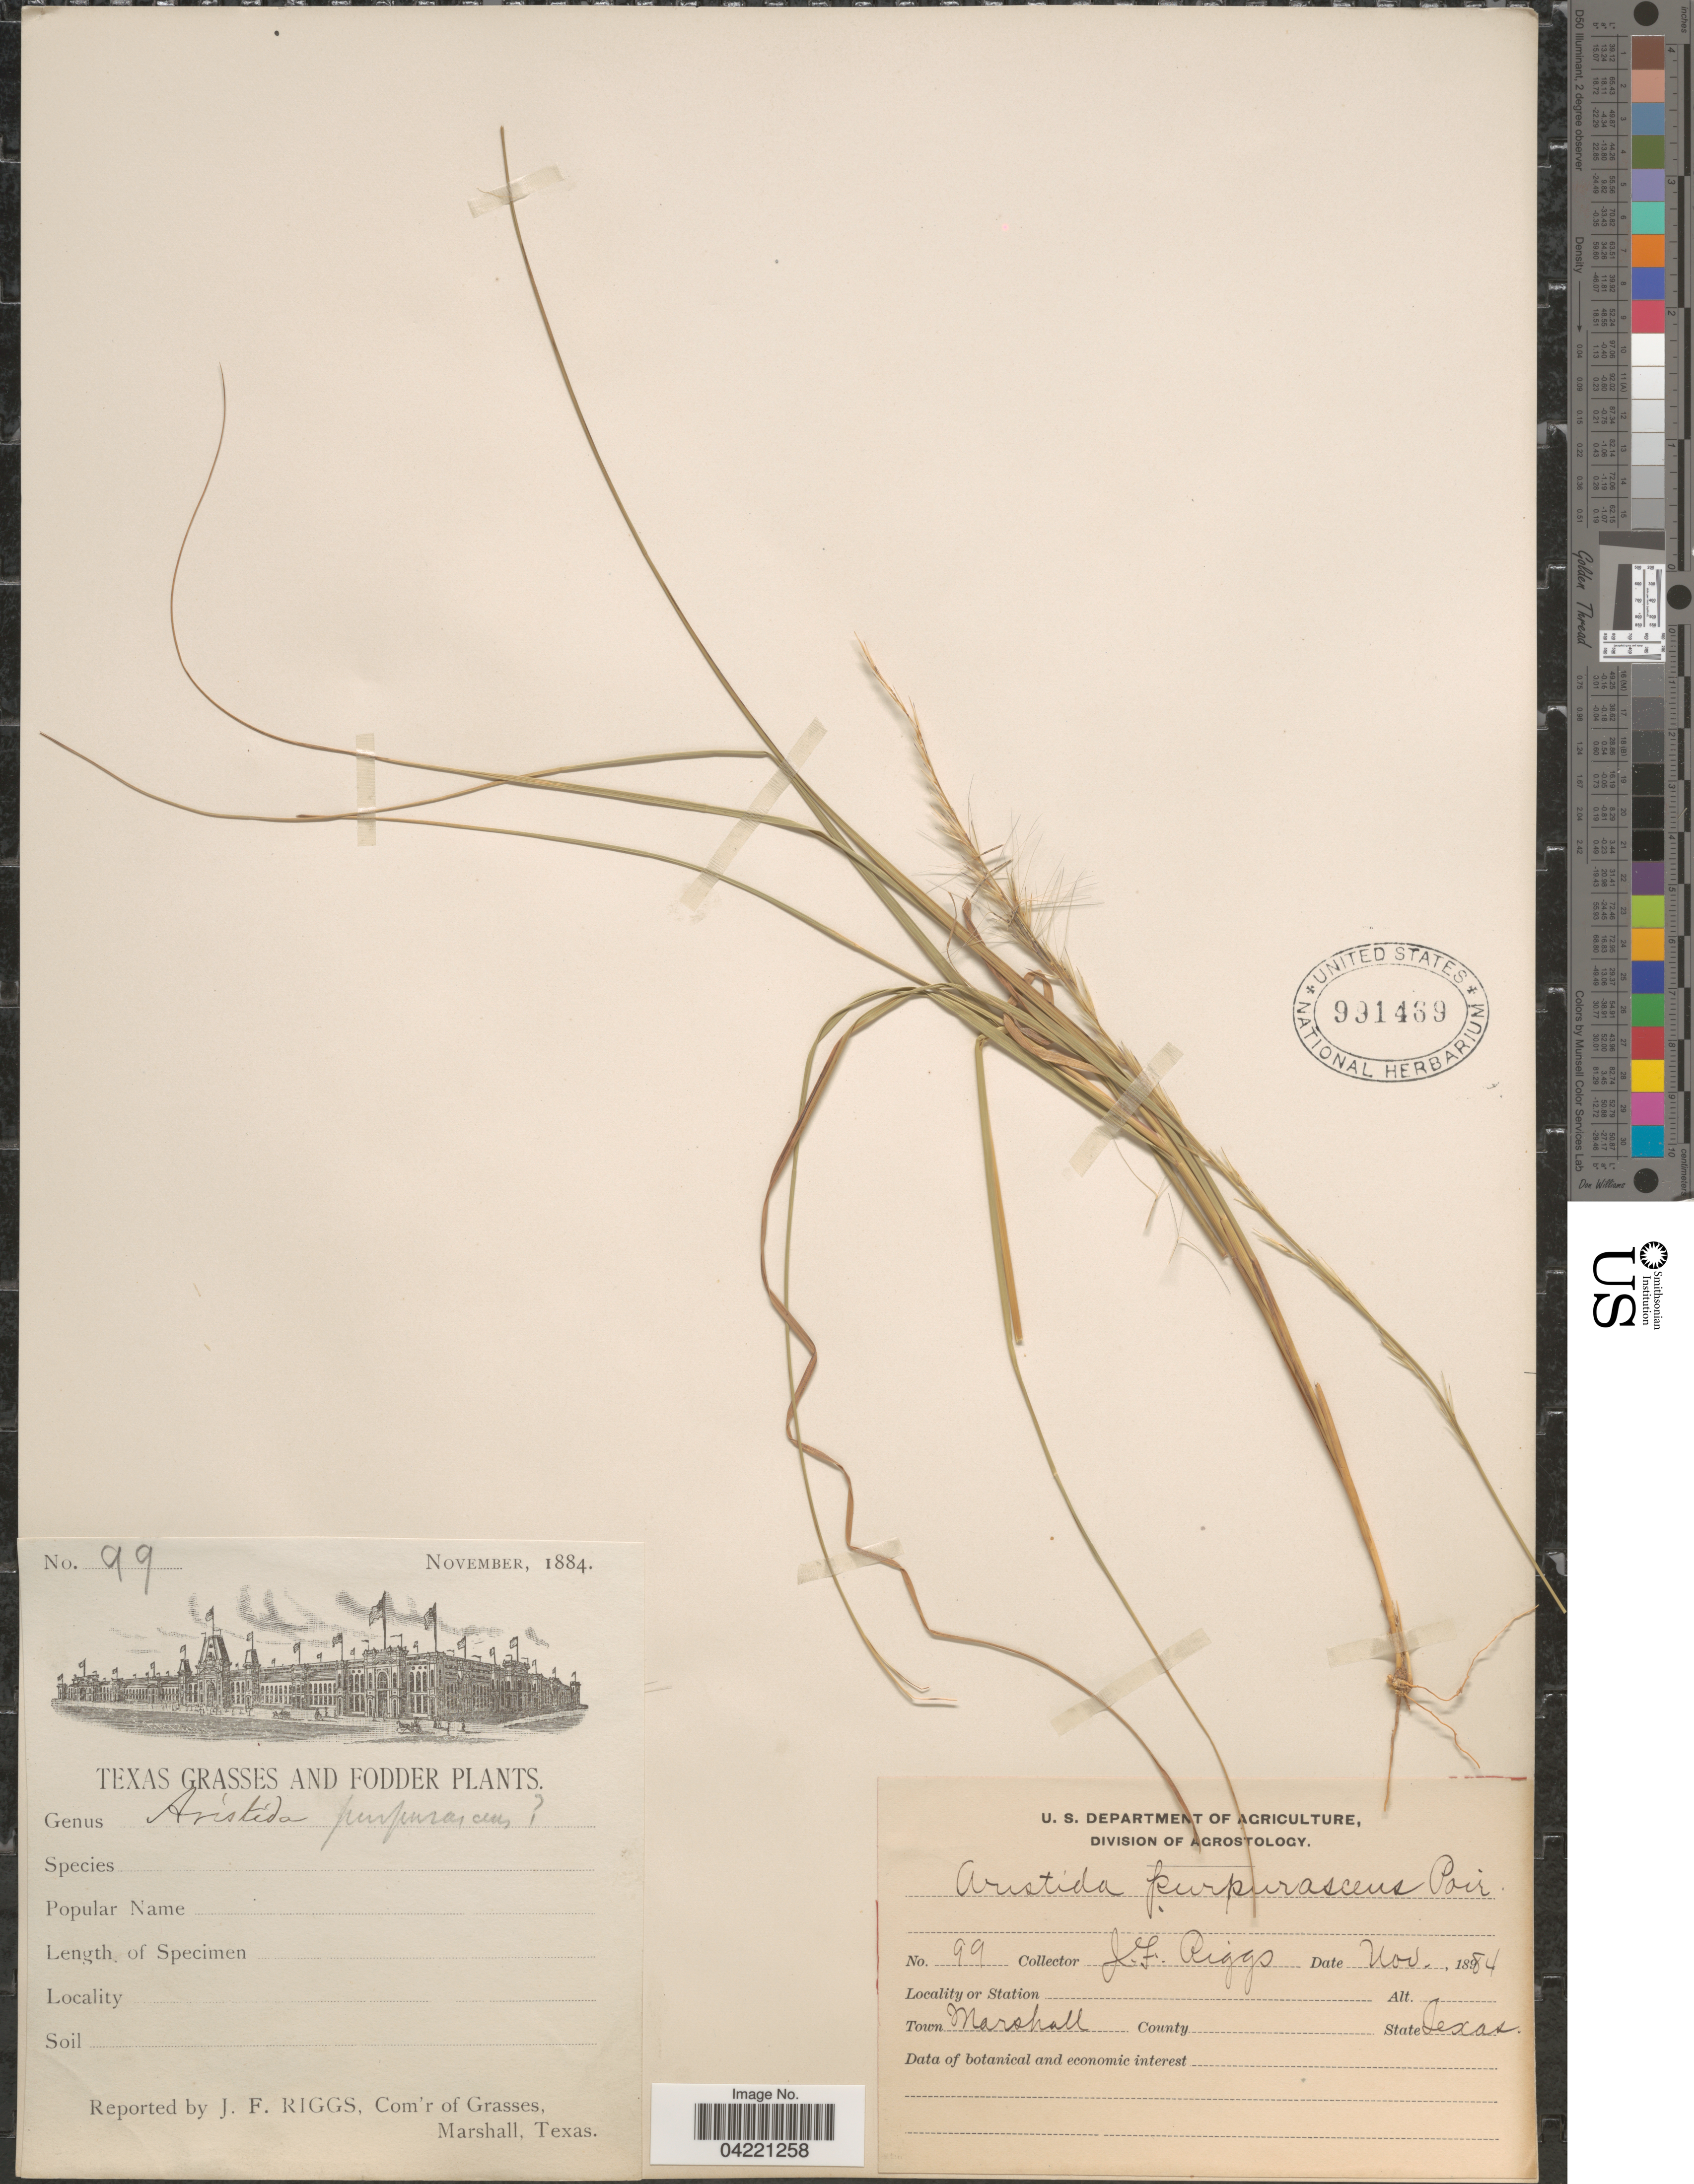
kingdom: Plantae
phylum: Tracheophyta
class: Liliopsida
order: Poales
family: Poaceae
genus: Aristida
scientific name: Aristida purpurascens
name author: Poir.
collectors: J. Riggs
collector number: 99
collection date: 1884-11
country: United States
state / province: Texas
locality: Town Marshall.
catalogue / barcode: US 991469